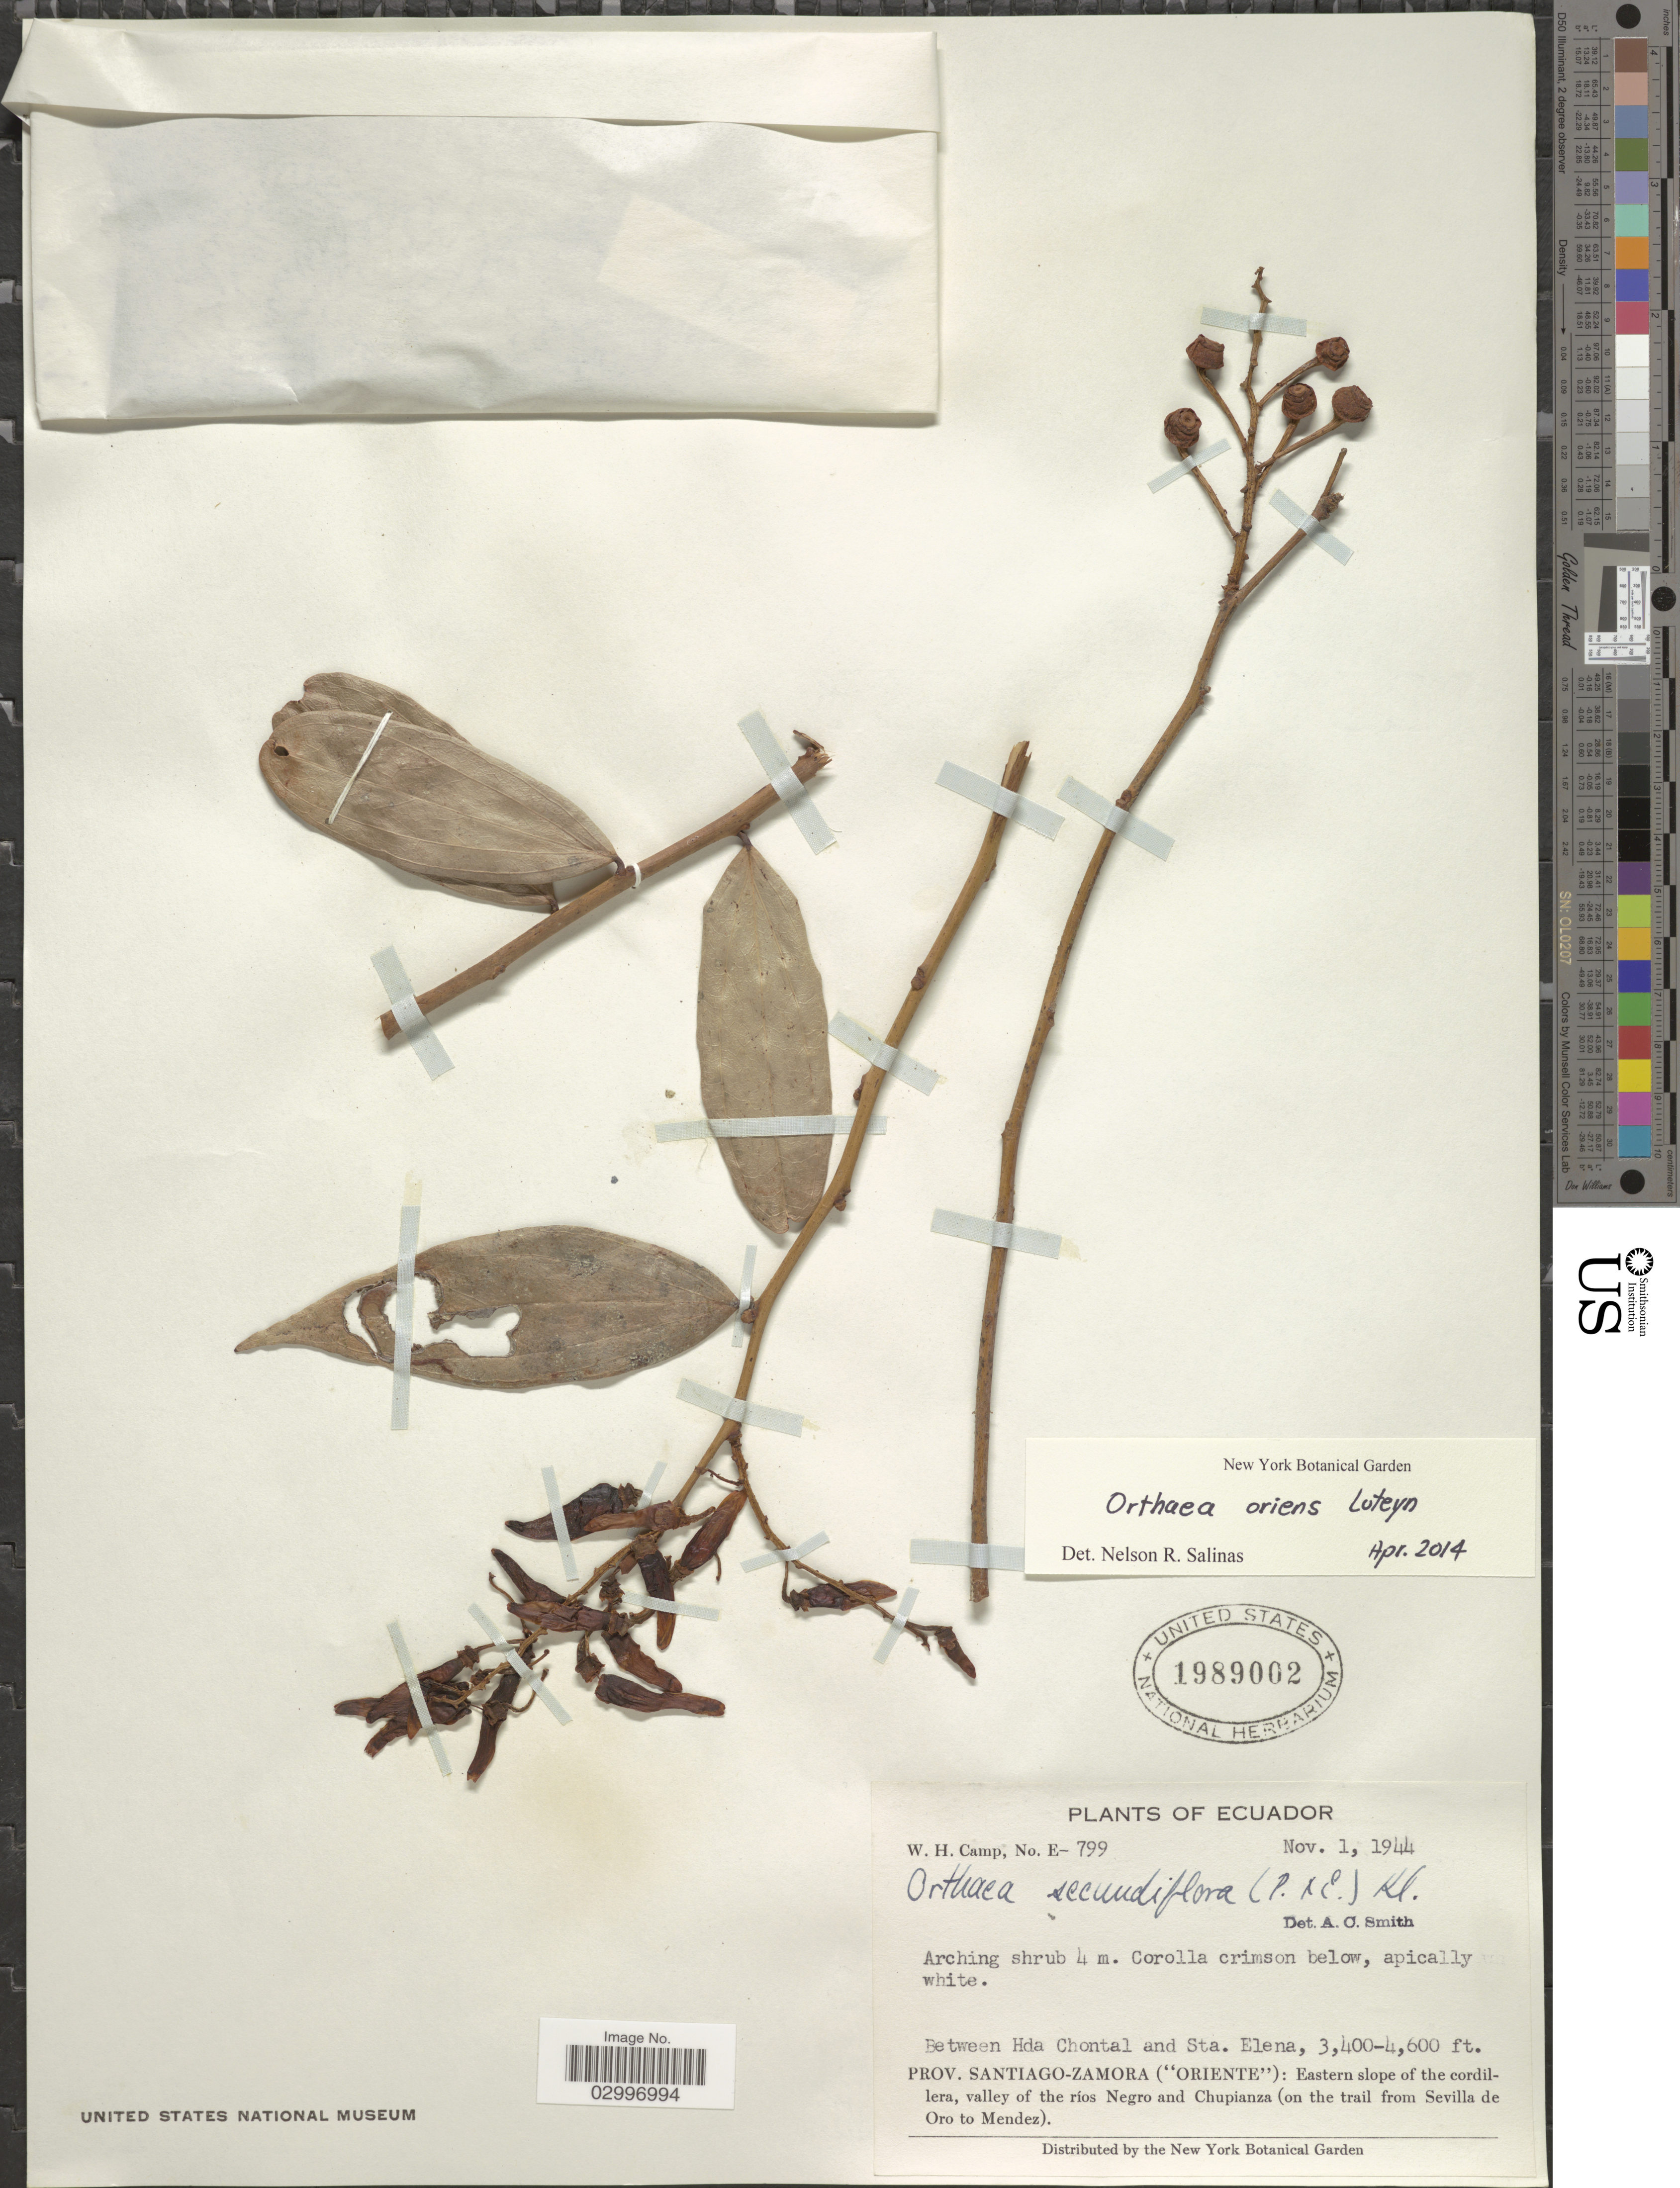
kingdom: Plantae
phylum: Tracheophyta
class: Magnoliopsida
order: Ericales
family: Ericaceae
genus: Orthaea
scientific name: Orthaea oriens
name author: Luteyn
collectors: W. H. Camp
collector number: E-799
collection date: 1944-11-01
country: Ecuador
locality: Between Hda Chontal and Sta. Elena. Prov. Santiago-Zamora ("Oriente"): Eastern slope of the cordillera, valley of the ríos Negro and Chupianza (on the trail from Sevilla de Oro to Mendez).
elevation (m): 1036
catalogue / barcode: US 1989002